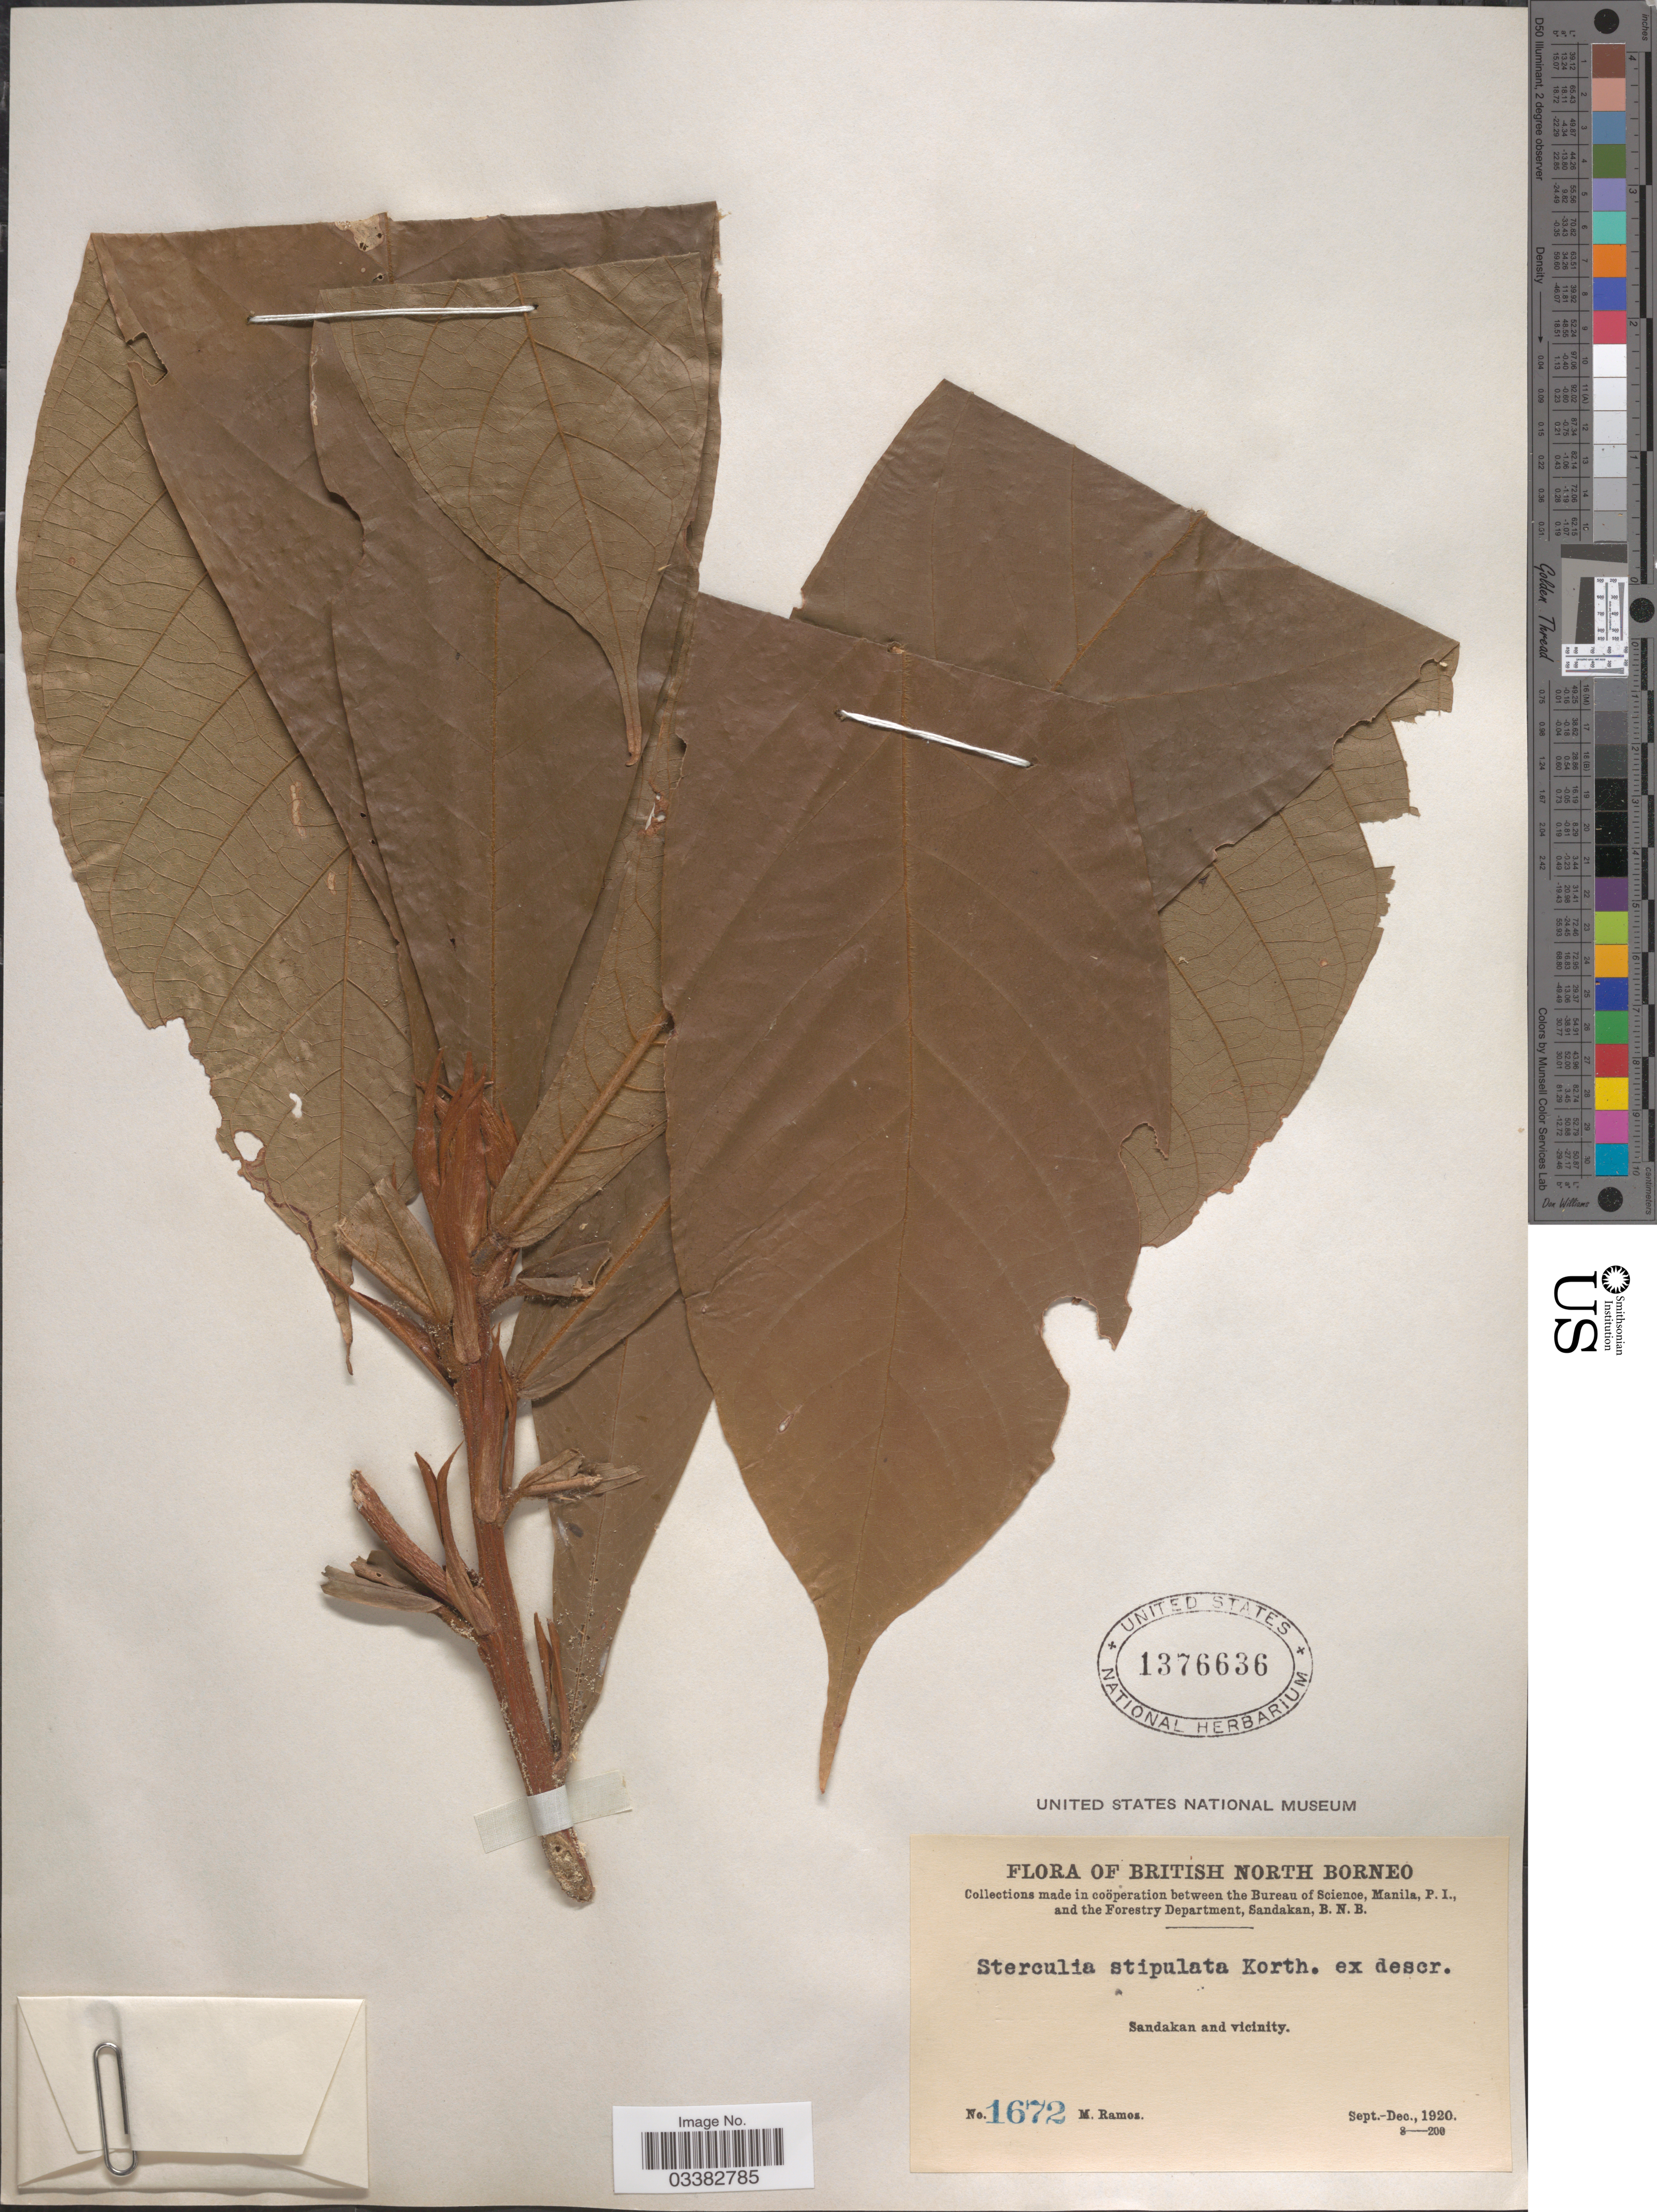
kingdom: Plantae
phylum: Tracheophyta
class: Magnoliopsida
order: Malvales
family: Malvaceae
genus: Sterculia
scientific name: Sterculia stipulata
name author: Korth.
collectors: M. Ramos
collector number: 1672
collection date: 1920-09/1920-12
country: Malaysia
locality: British North Borneo. Sandakan and vicinity.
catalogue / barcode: US 1376636